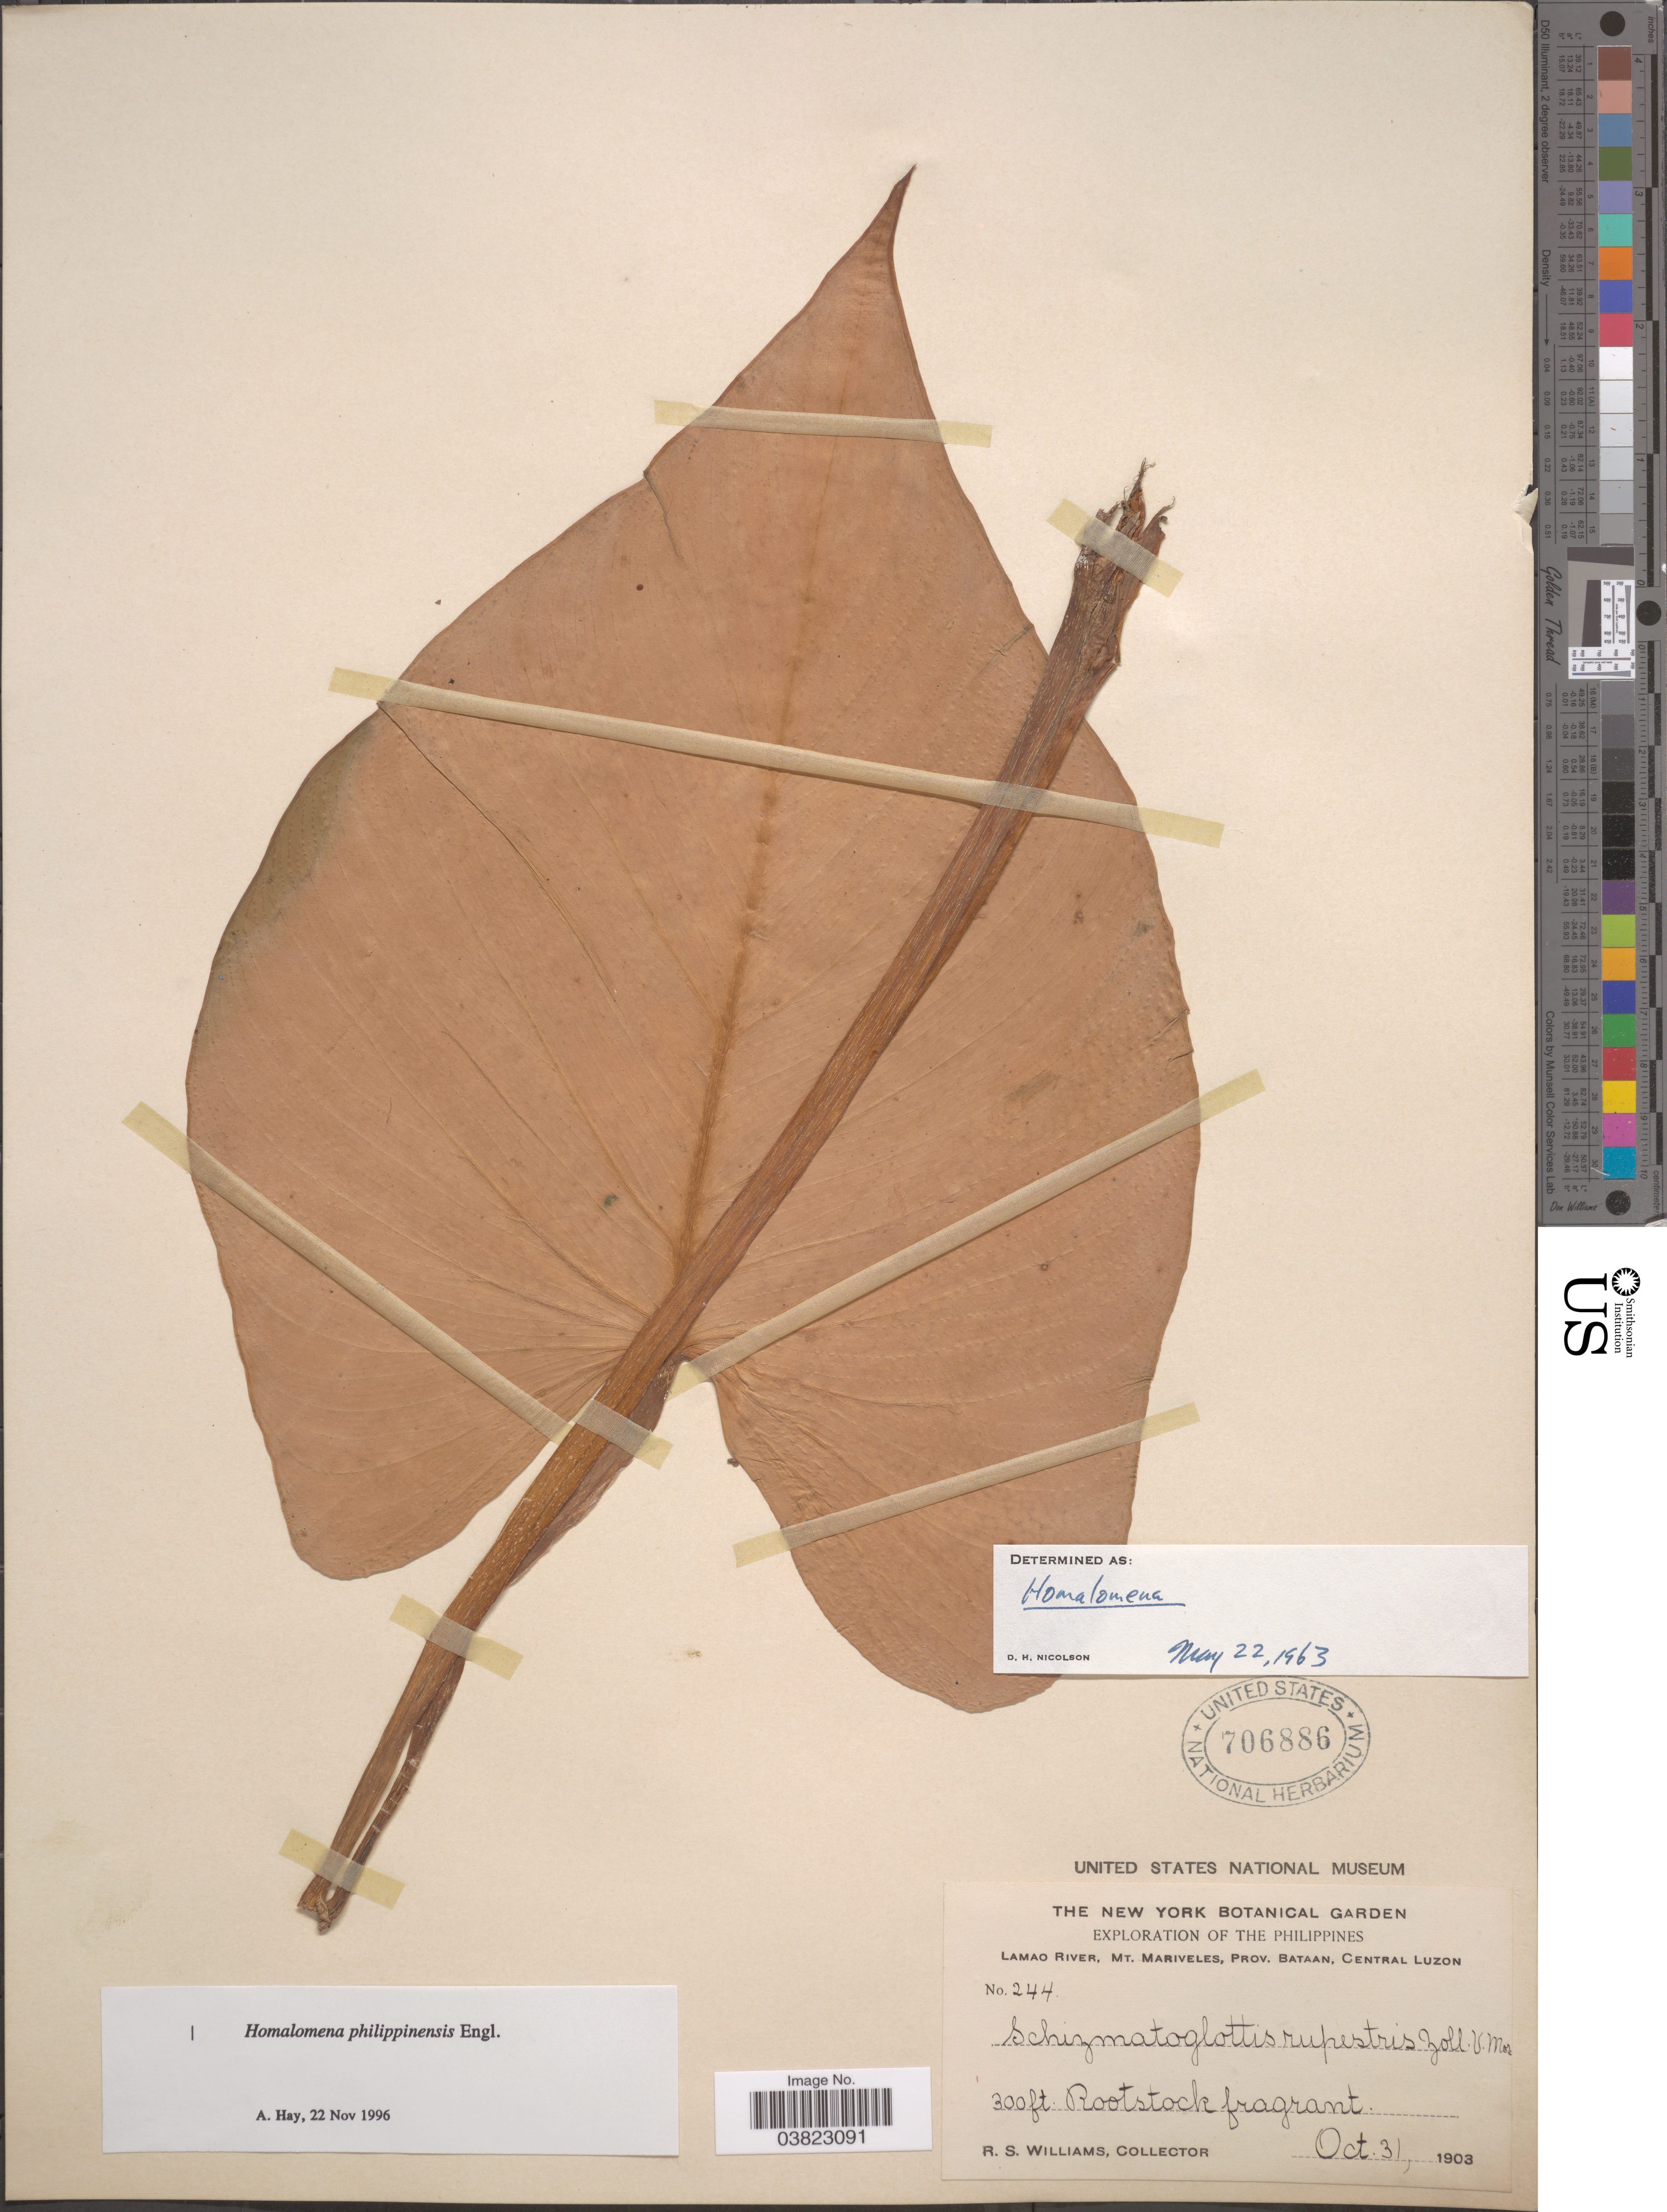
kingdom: Plantae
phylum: Tracheophyta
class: Liliopsida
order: Alismatales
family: Araceae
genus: Homalomena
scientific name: Homalomena philippinensis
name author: Engl.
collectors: R. S. Williams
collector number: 244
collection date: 1903-10-31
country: Philippines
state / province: Central Luzon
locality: Lamao River, Mt. Mariveles, Prov. Bataan.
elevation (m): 91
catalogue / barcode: US 706886